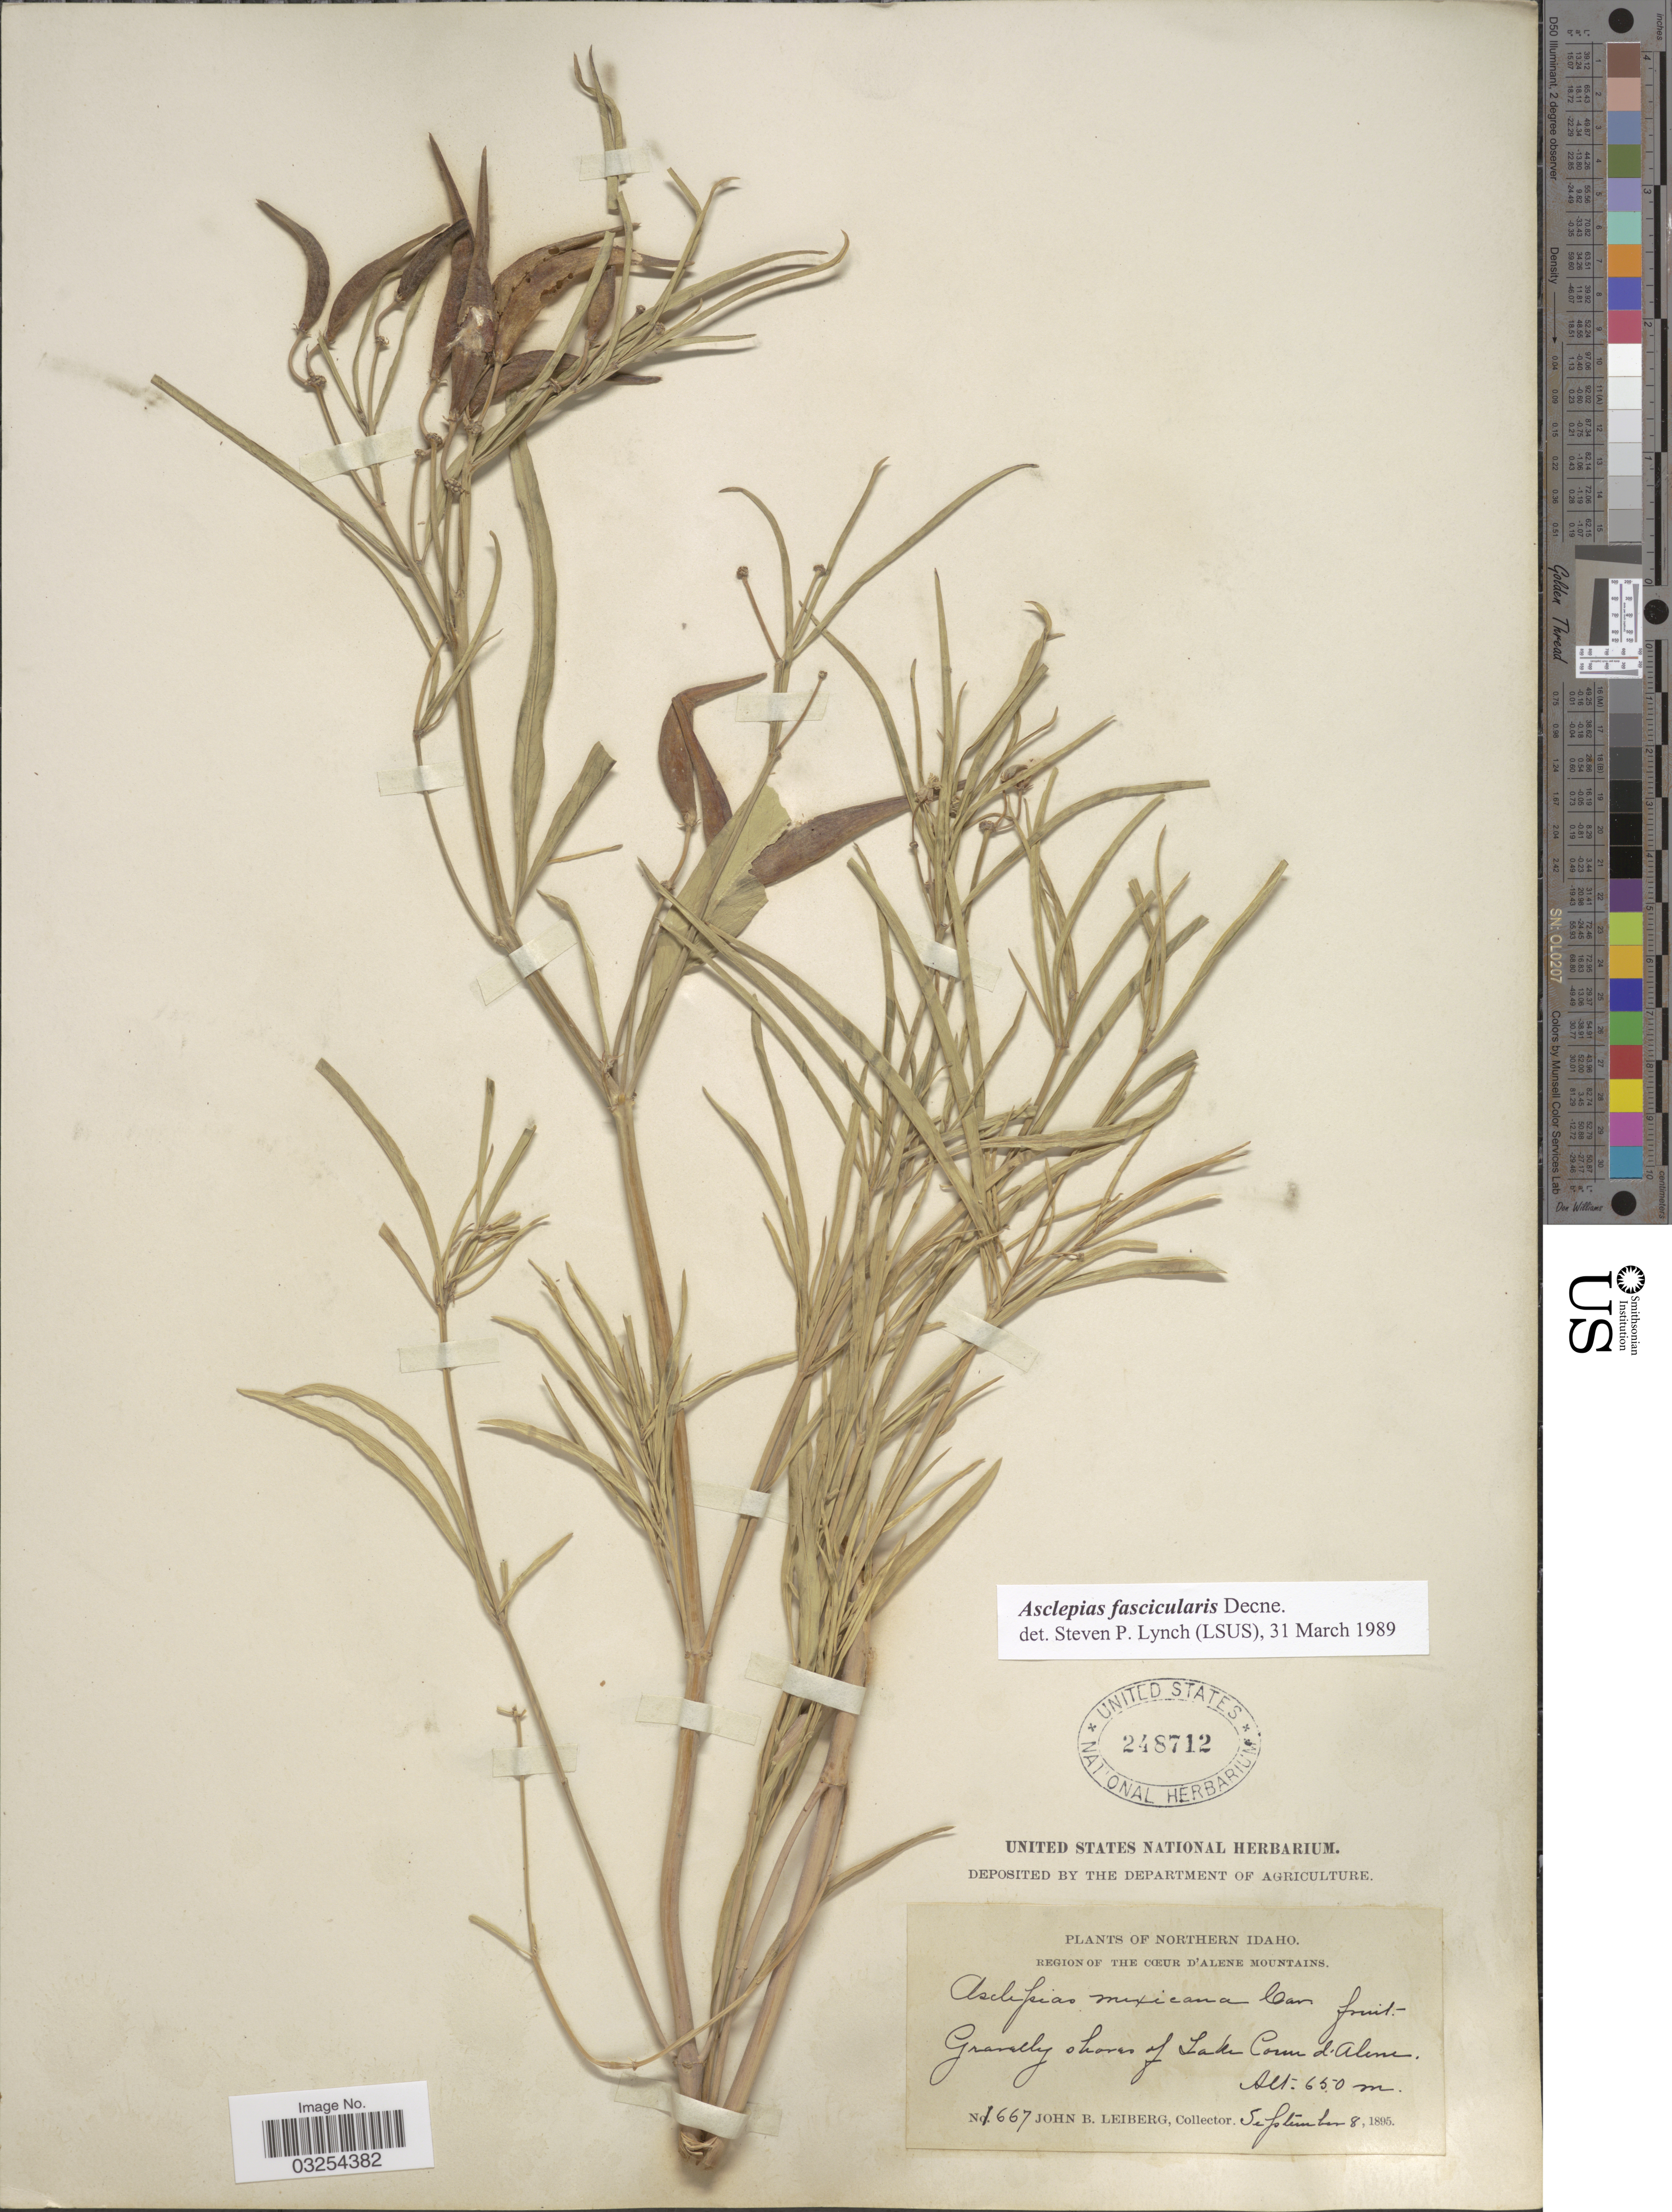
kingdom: Plantae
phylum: Tracheophyta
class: Magnoliopsida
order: Gentianales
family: Apocynaceae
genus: Asclepias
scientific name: Asclepias fascicularis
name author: Decne.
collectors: J. B. Leiberg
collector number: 1667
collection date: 1895-09-08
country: United States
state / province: Idaho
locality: Northern Idaho. Region of the Coeur d'Alene Mountains. Gravelly shores of Lake Coeur d'Alene.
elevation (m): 650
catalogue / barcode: US 248712